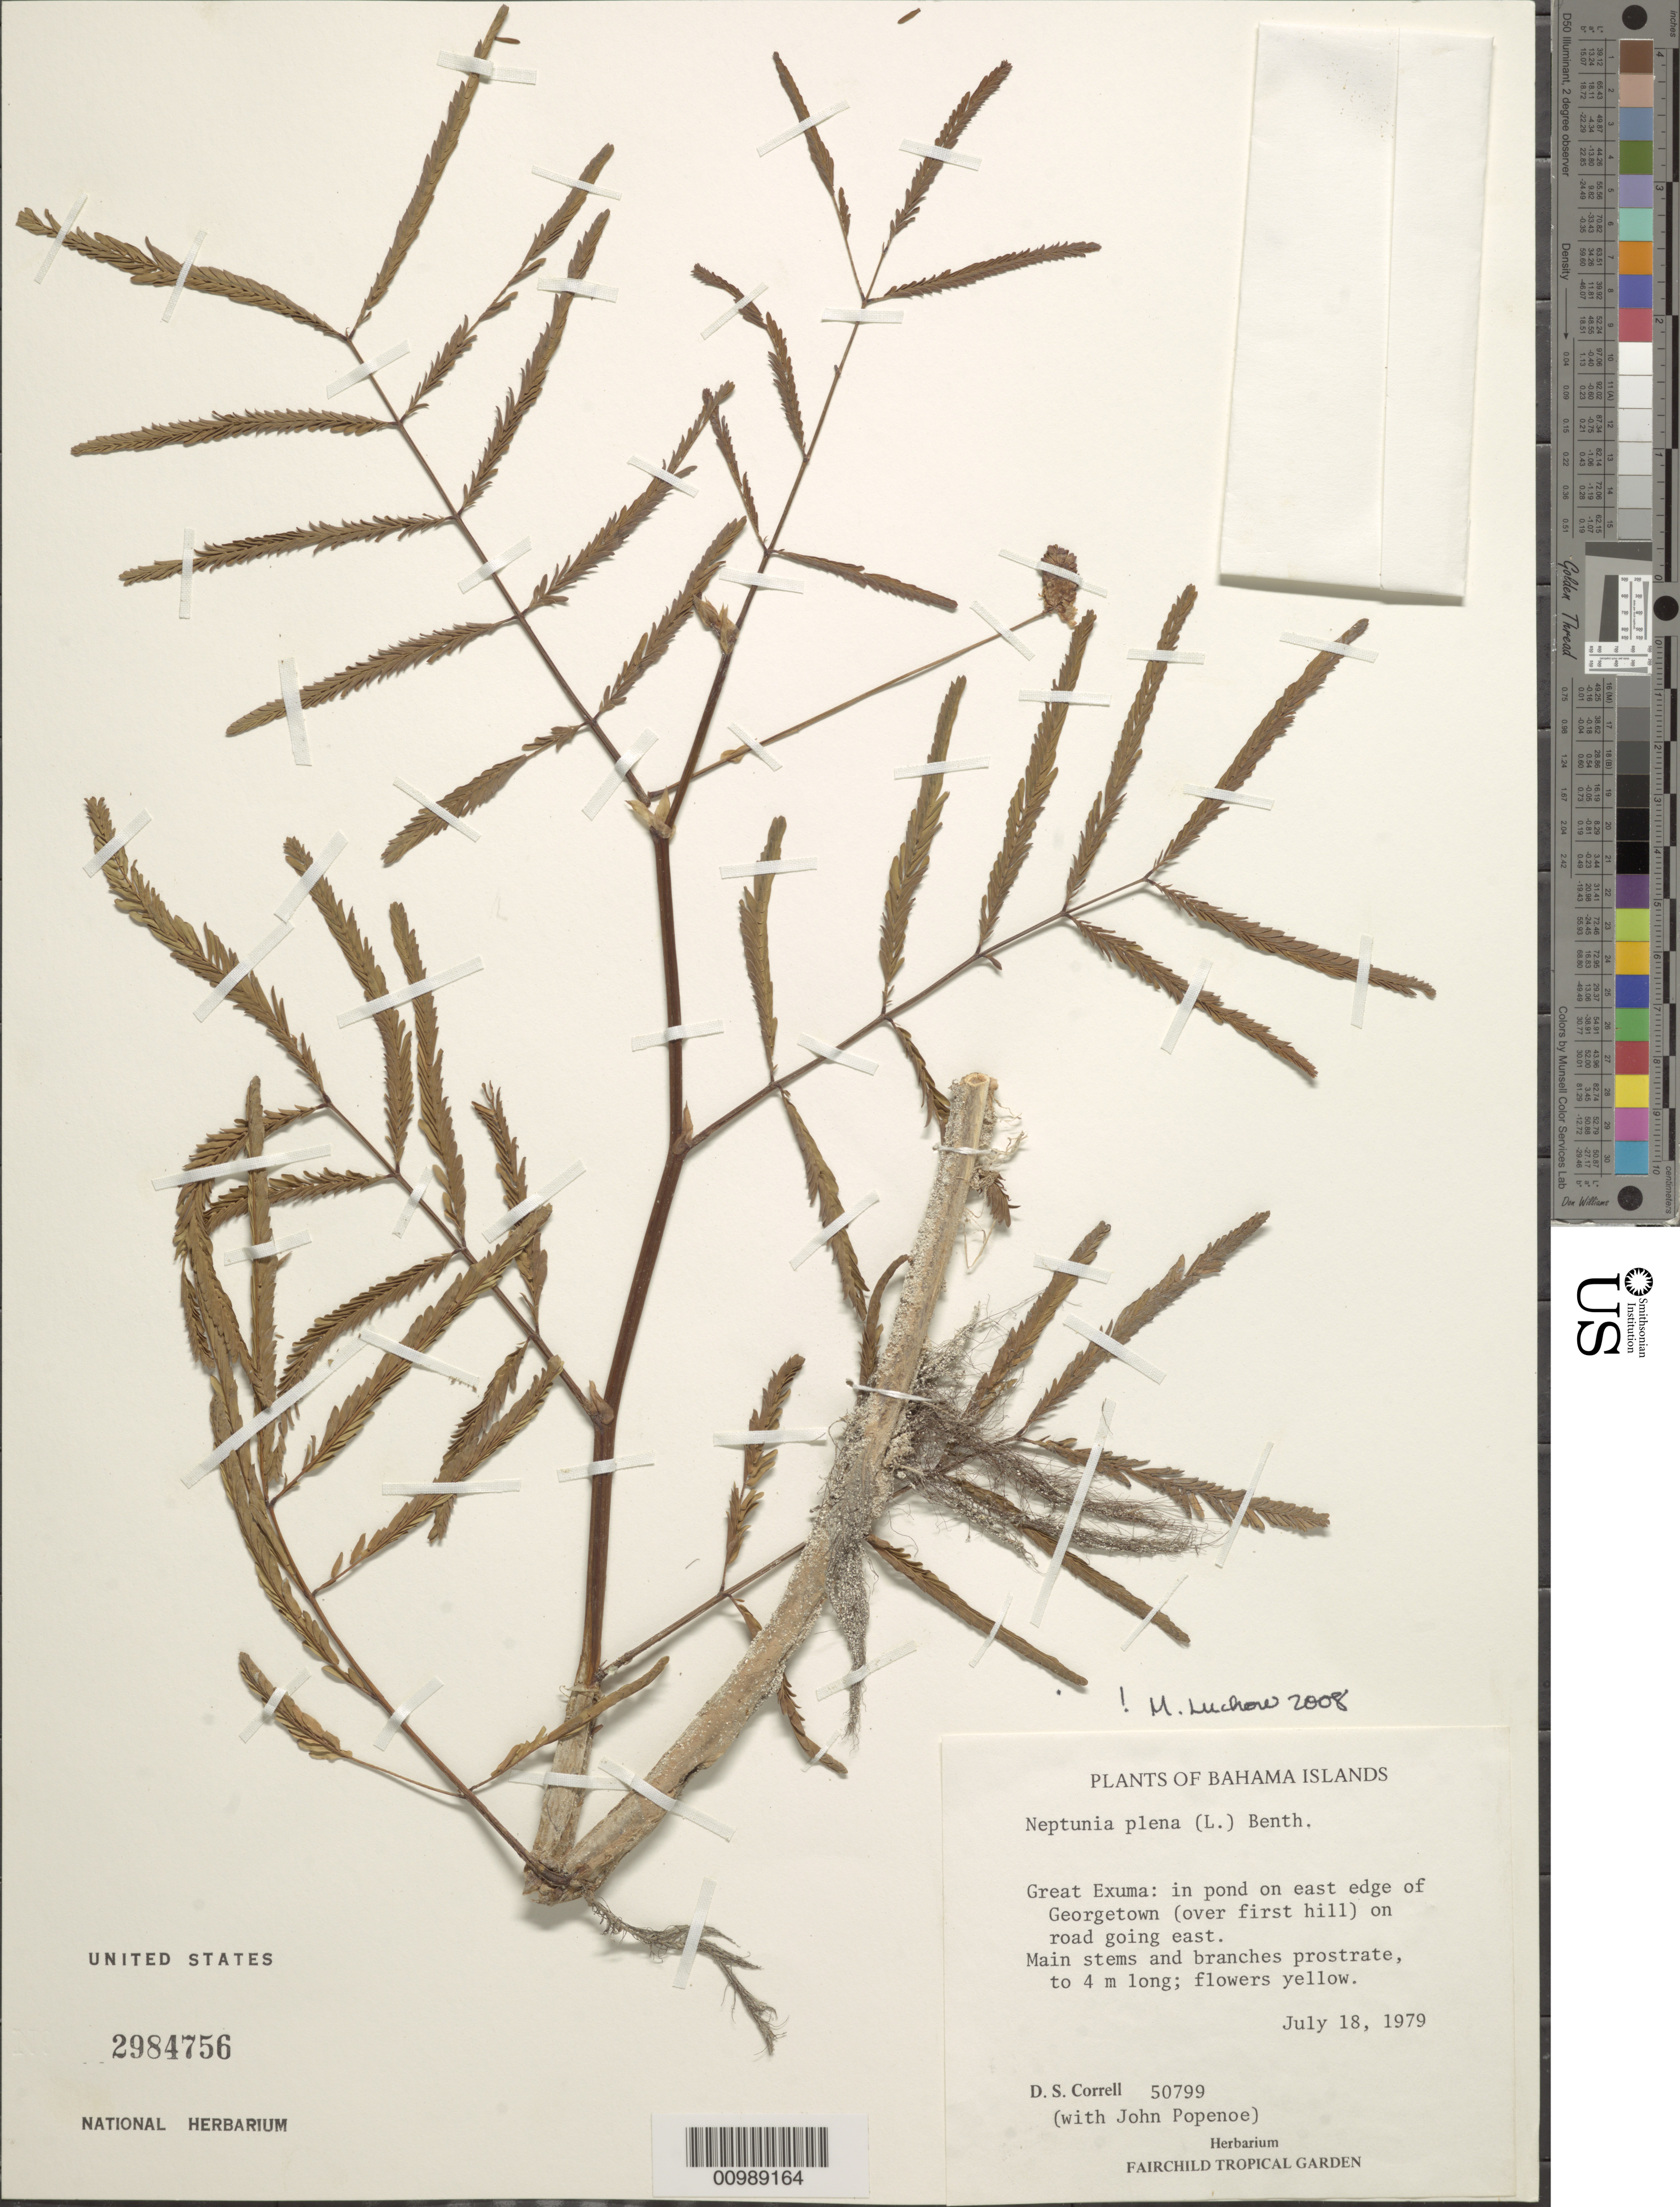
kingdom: Plantae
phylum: Tracheophyta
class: Magnoliopsida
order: Fabales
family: Fabaceae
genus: Neptunia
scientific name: Neptunia plena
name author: (L.) Benth.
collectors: D. S. Correll & J. Popenoe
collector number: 50799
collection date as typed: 18 Jul 1979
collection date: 1979-07-18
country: Bahamas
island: Great Exuma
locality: In pond on E edge of Georgetown (over first hill) on road going E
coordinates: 0 N, 0 E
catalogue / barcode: US 2984756